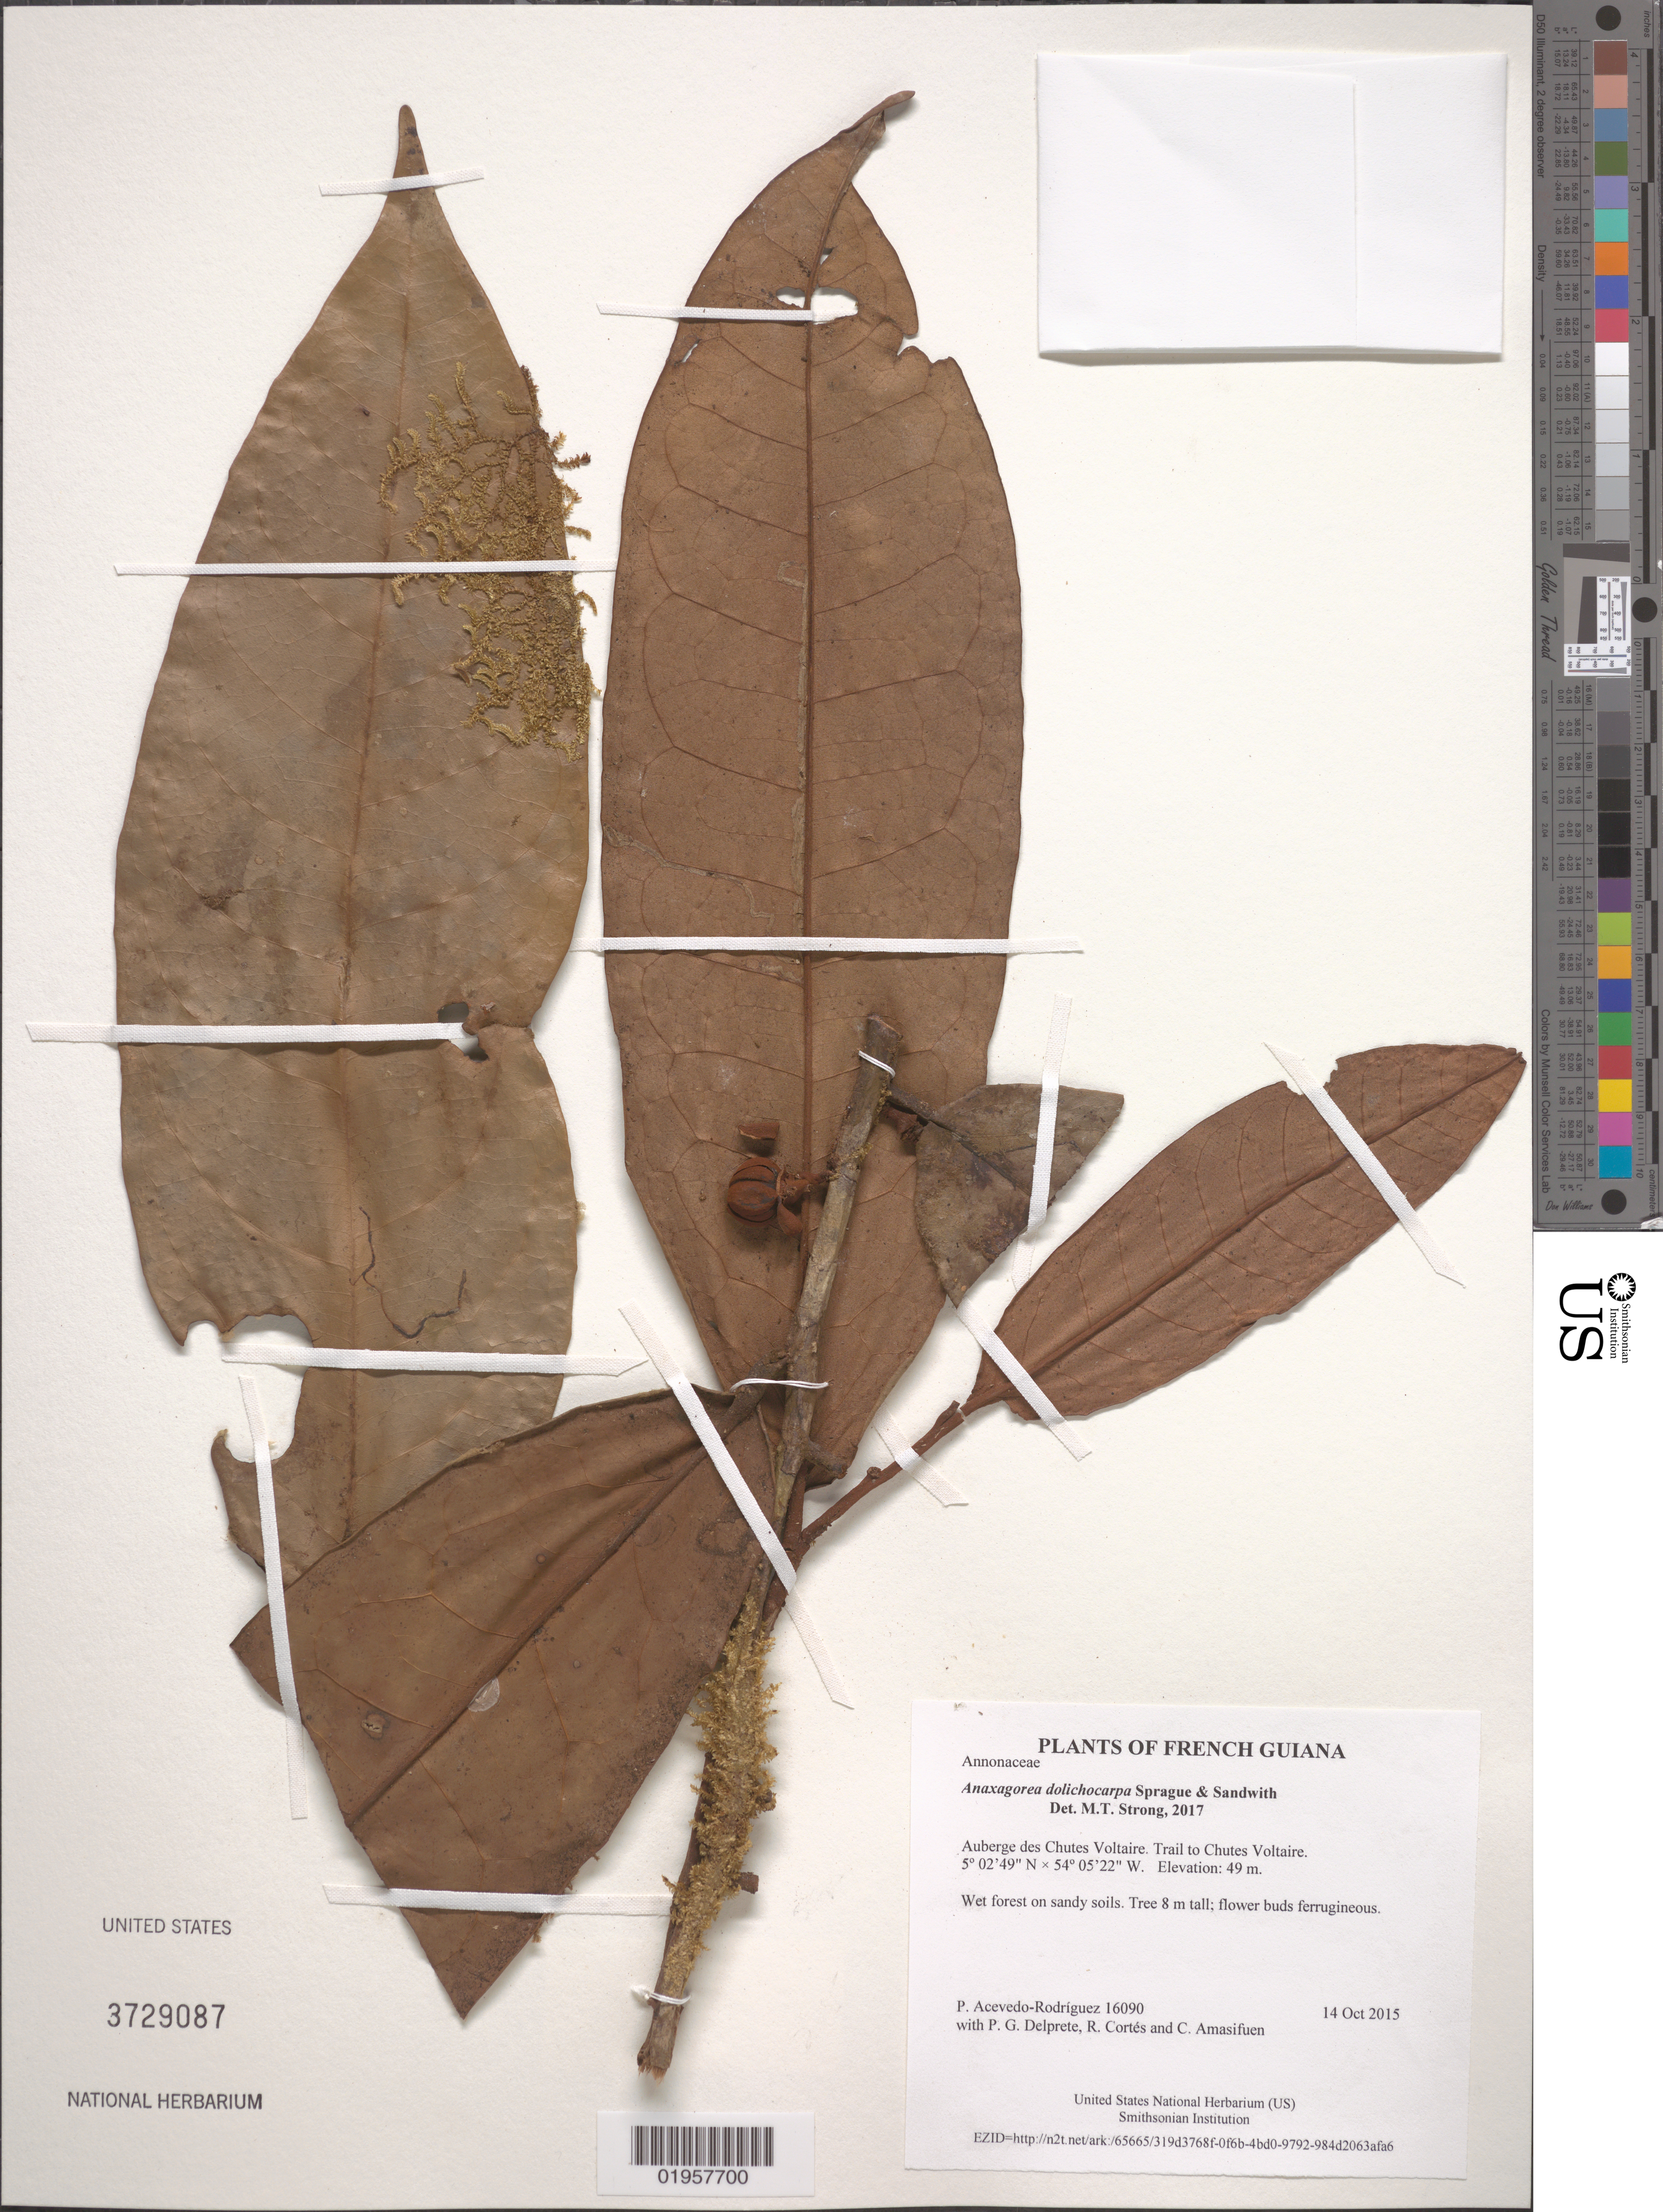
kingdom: Plantae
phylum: Tracheophyta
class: Magnoliopsida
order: Magnoliales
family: Annonaceae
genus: Anaxagorea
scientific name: Anaxagorea dolichocarpa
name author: Sprague & Sandwith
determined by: Strong, M. T., (US), Smithsonian Institution - National Museum of Natural History (UNITED STATES)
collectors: P. Acevedo-Rodr., P. G. Delprete, R. Cortés & C. Amasifuen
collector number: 16090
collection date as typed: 14 October 2015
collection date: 2015-10-14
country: French Guiana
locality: Auberge des Chutes Voltaire. Trail to Chutes Voltaire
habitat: Wet forest on sandy soils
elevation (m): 49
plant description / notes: US, MO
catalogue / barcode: US 3729087